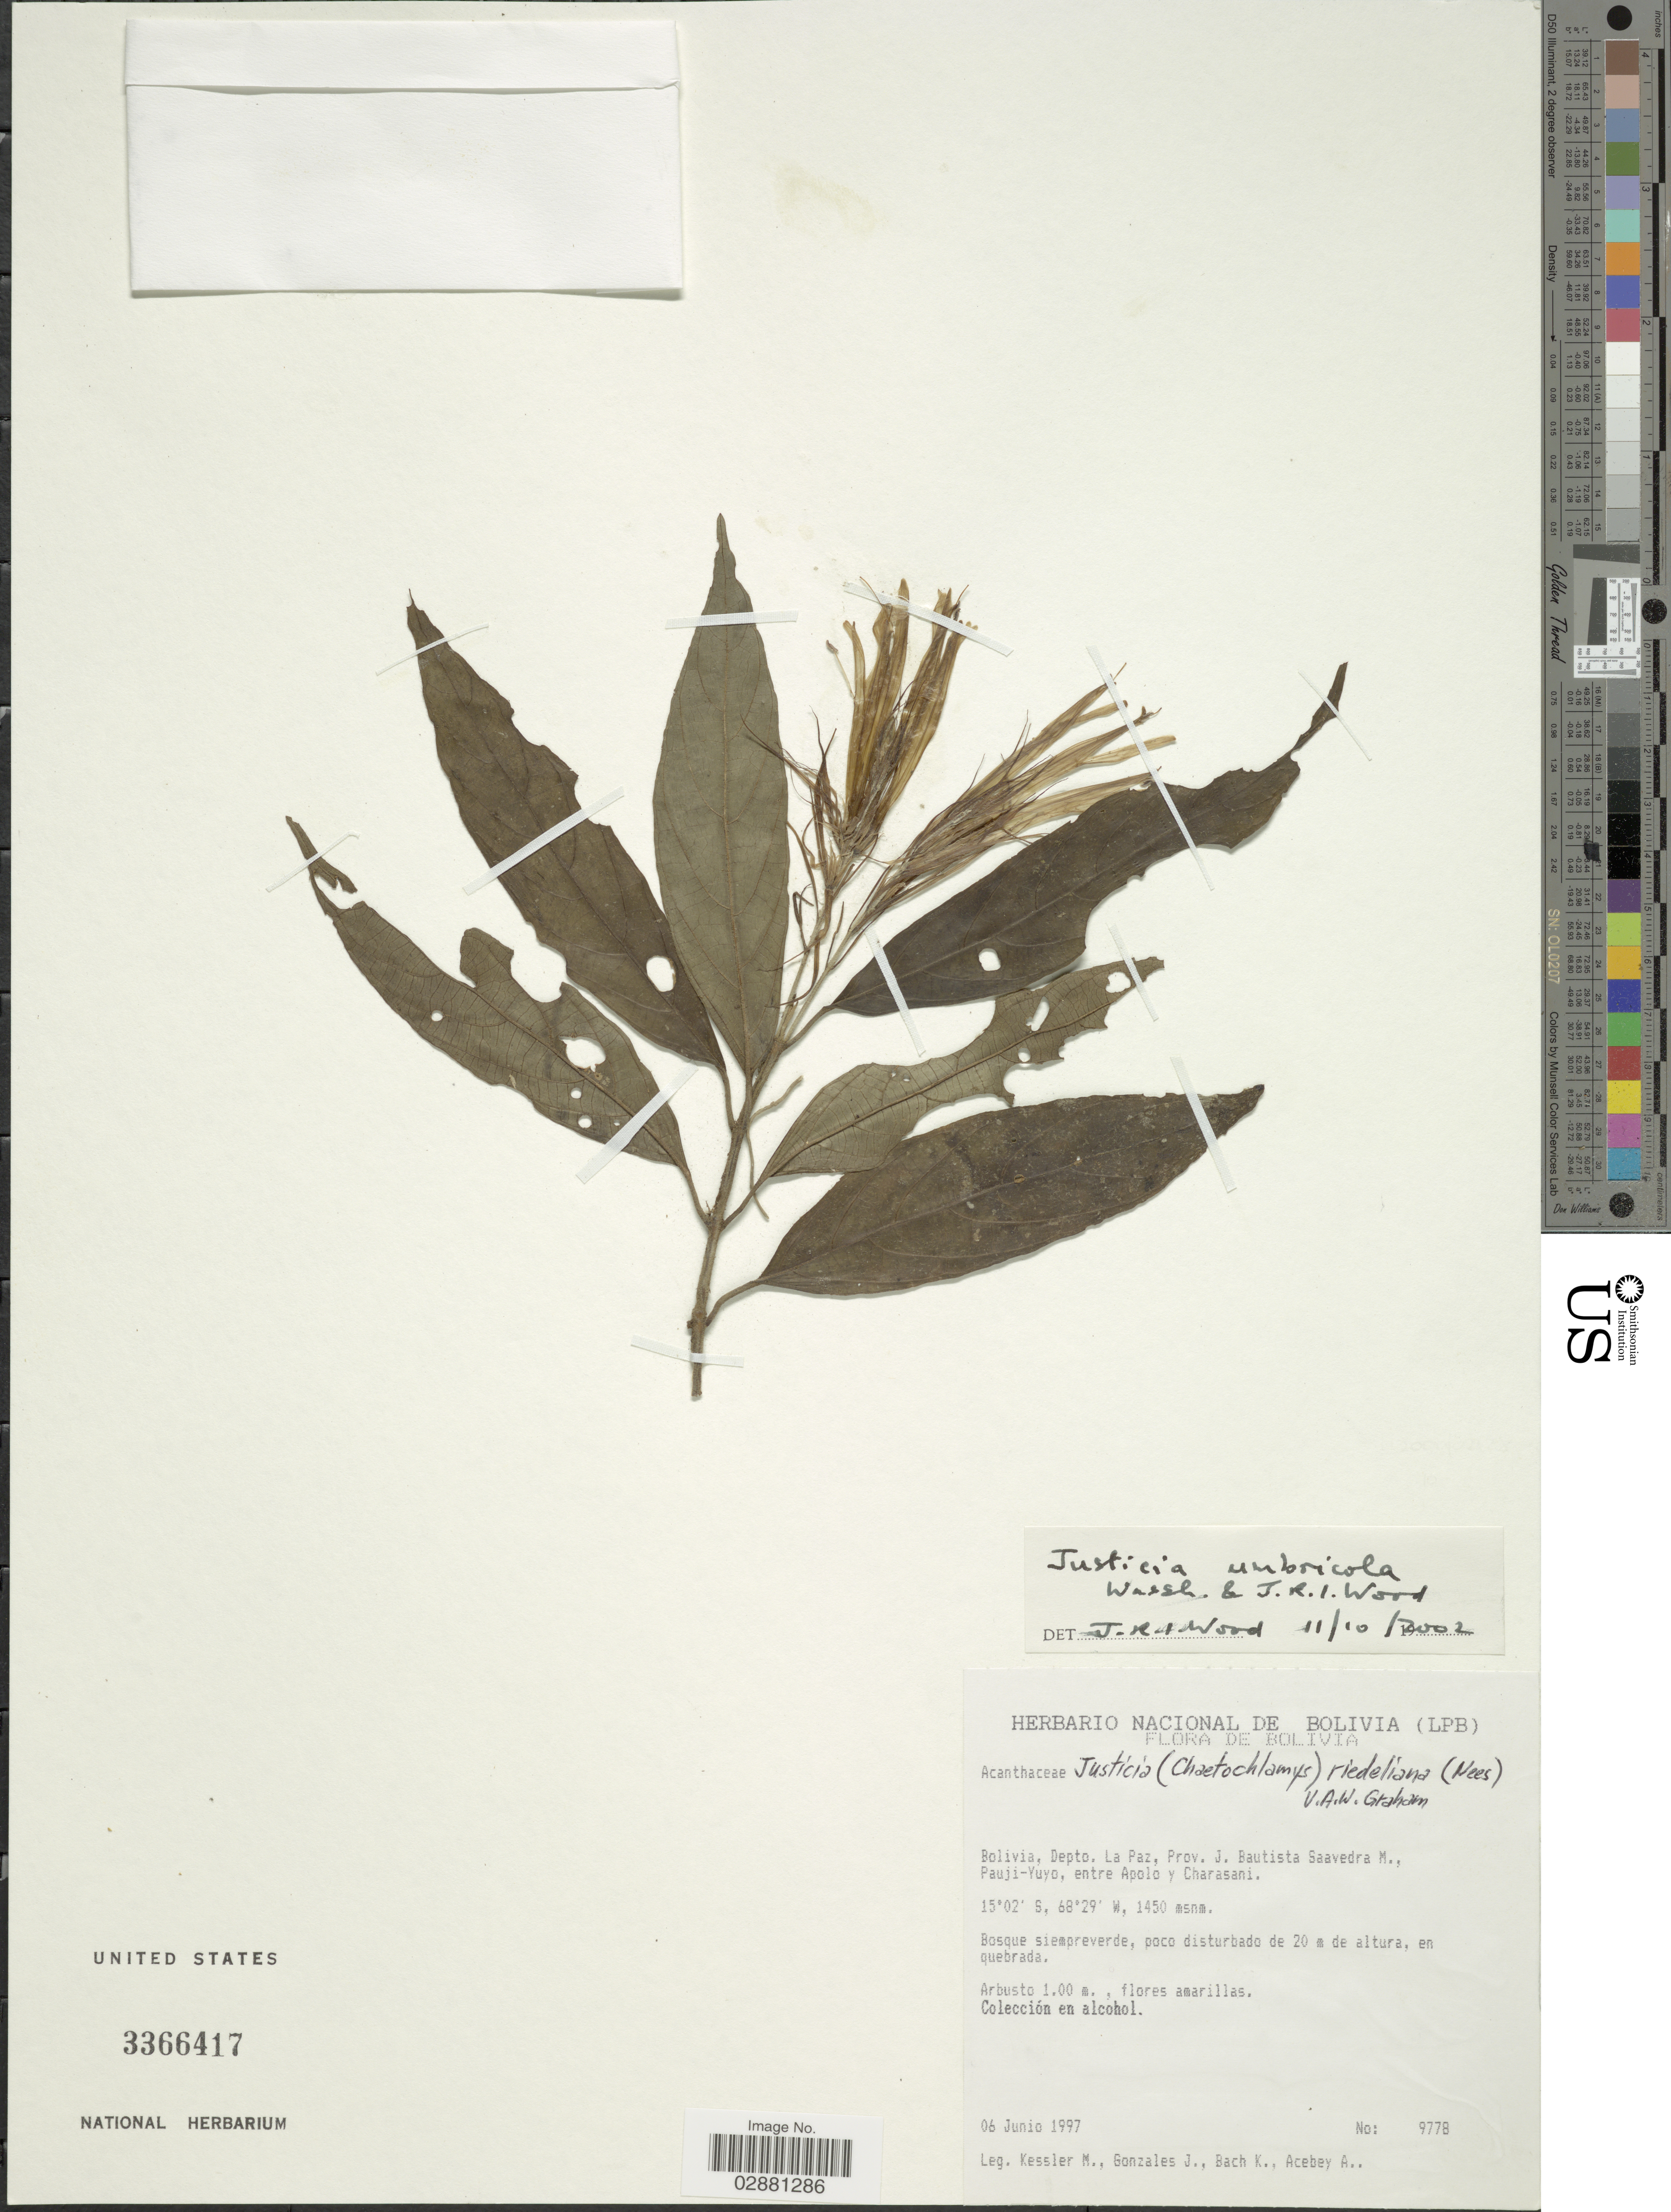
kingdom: Plantae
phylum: Tracheophyta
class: Magnoliopsida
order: Lamiales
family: Acanthaceae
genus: Justicia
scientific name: Justicia umbricola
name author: Wassh.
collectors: M. Kessler, J. Gonzales, K. Bach & A. Acebey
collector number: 9778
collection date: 1997-06-06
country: Bolivia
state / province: La Paz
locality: Depto. La Paz, Prov. J. Bautista Saavedra M., Pauji-Yuyo, entre Apolo y Charasani.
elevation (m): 1450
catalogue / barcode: US 3366417